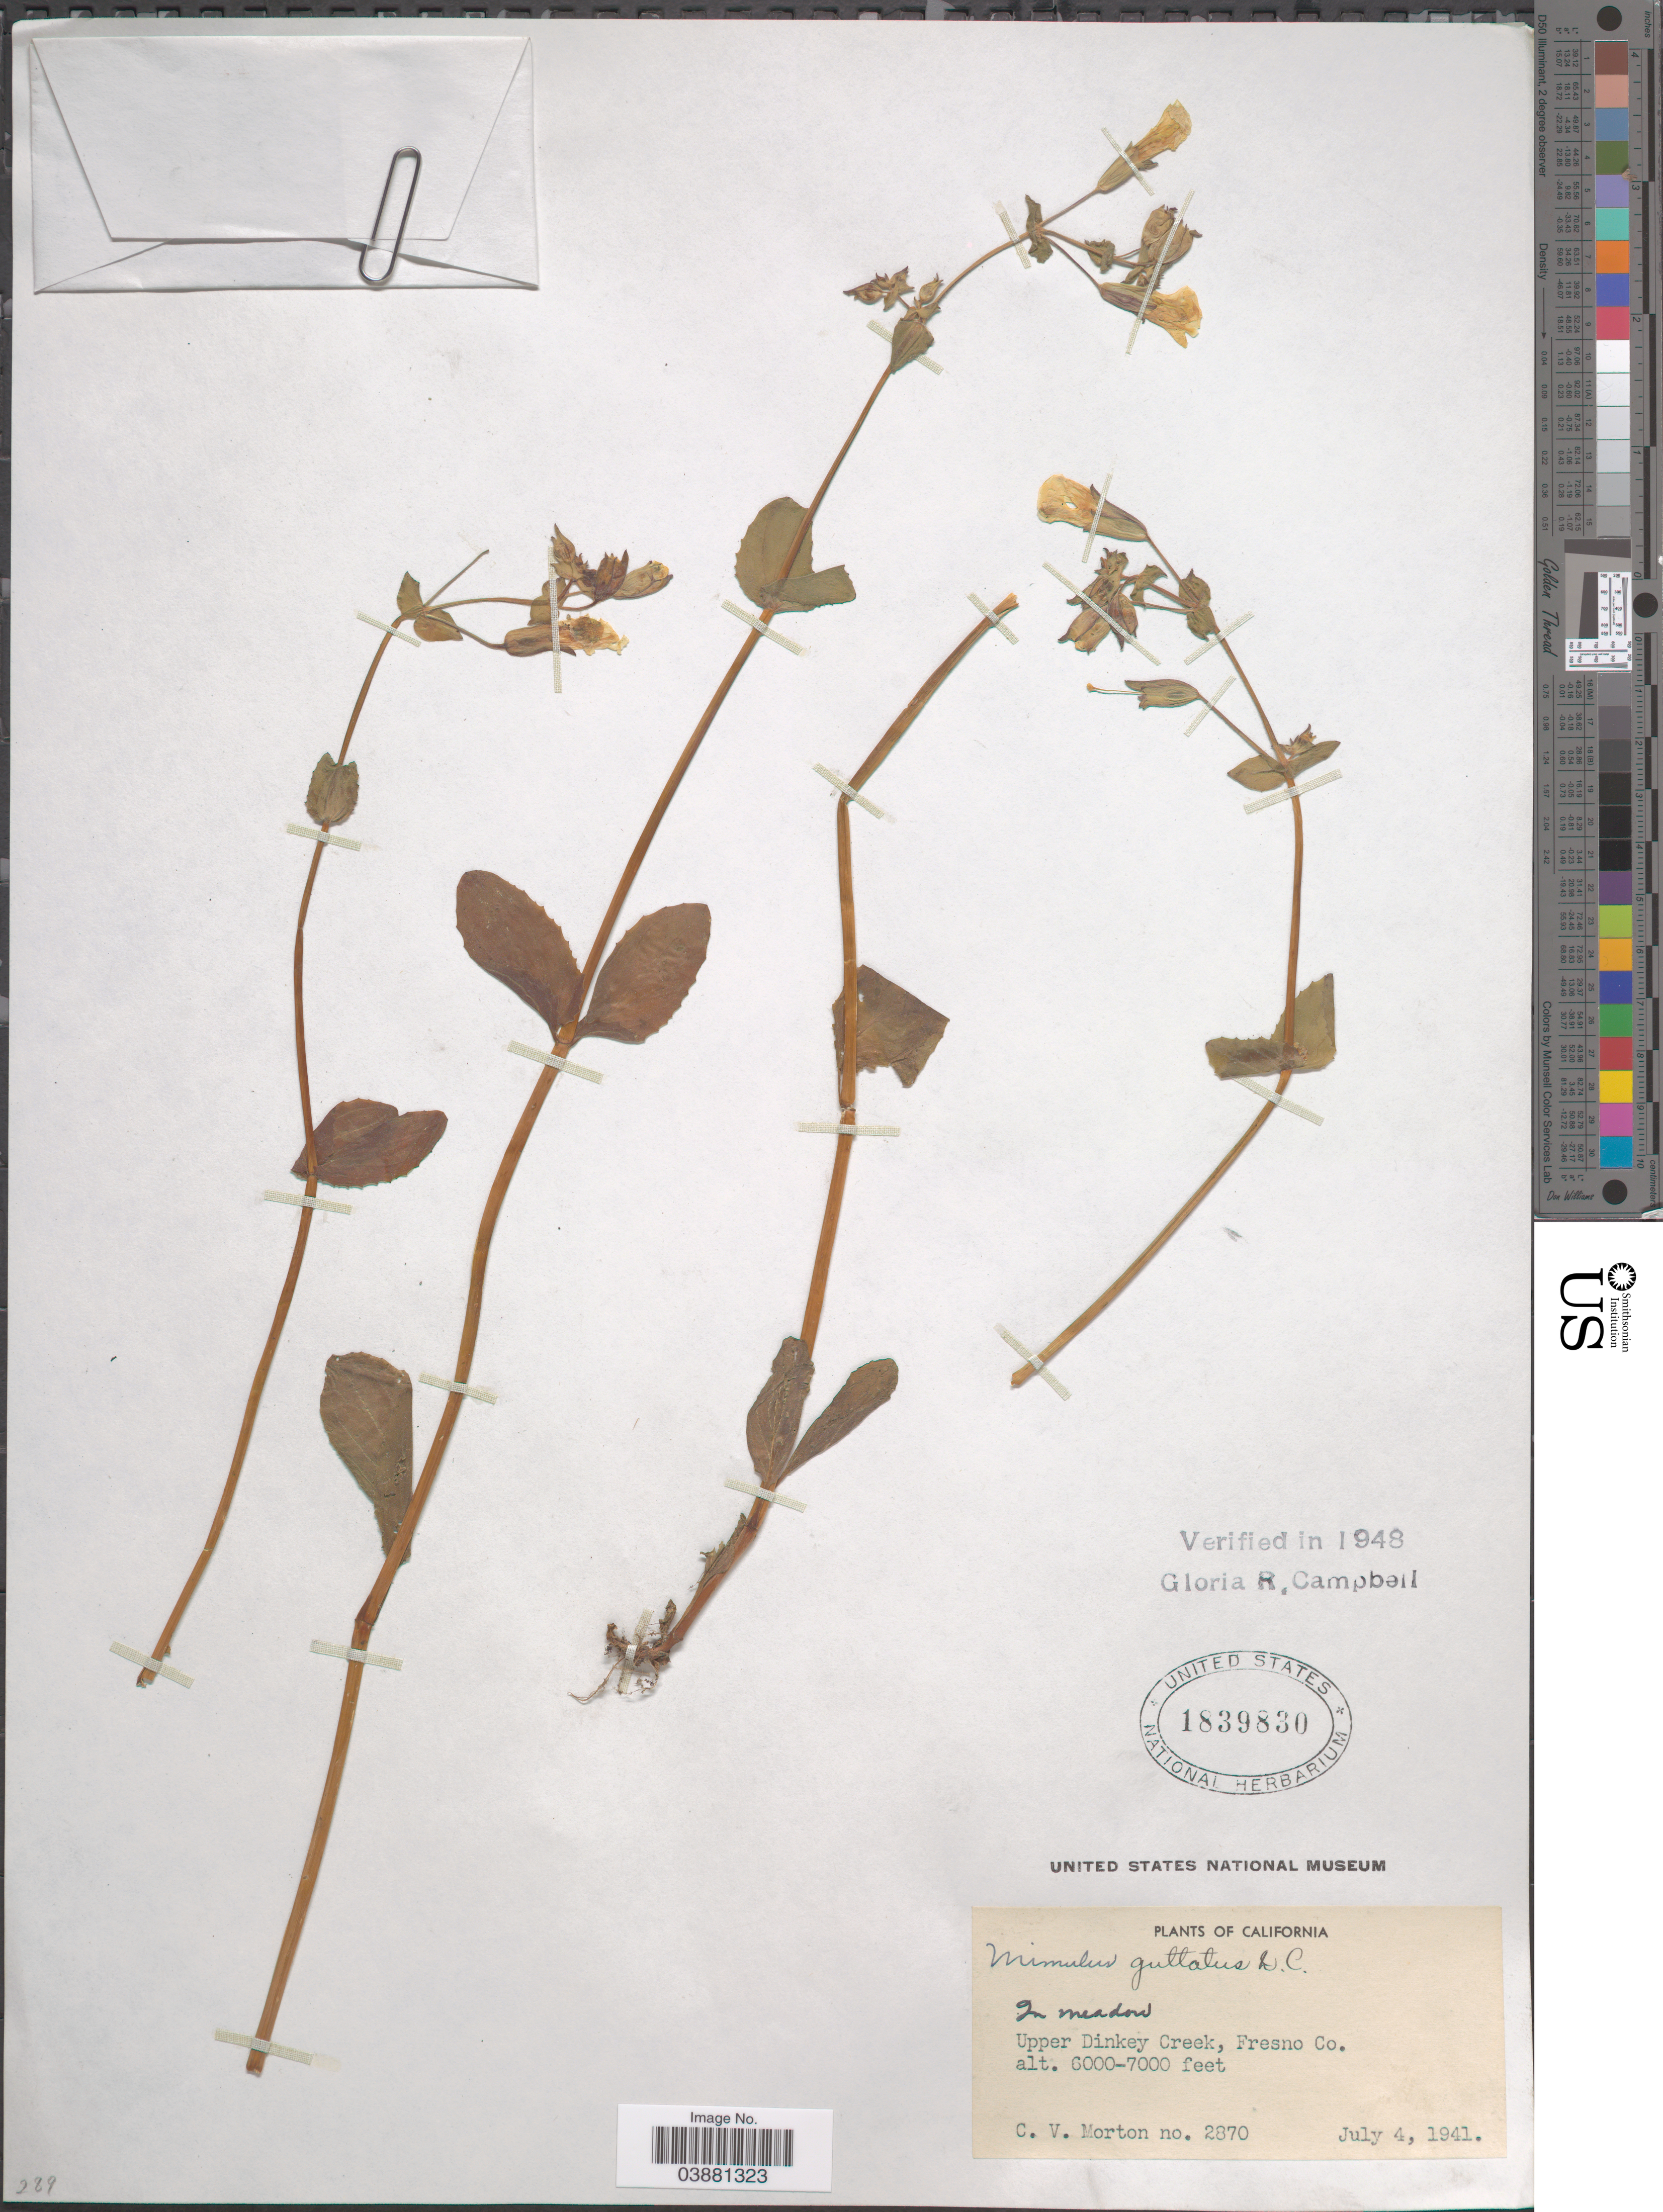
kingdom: Plantae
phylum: Tracheophyta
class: Magnoliopsida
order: Lamiales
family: Phrymaceae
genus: Mimulus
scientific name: Mimulus guttatus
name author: DC.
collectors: C. V. Morton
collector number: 2870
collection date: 1941-07-04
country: United States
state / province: California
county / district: Fresno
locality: Upper Dinkey Creek, Fresno Co.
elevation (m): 1829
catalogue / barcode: US 1839830